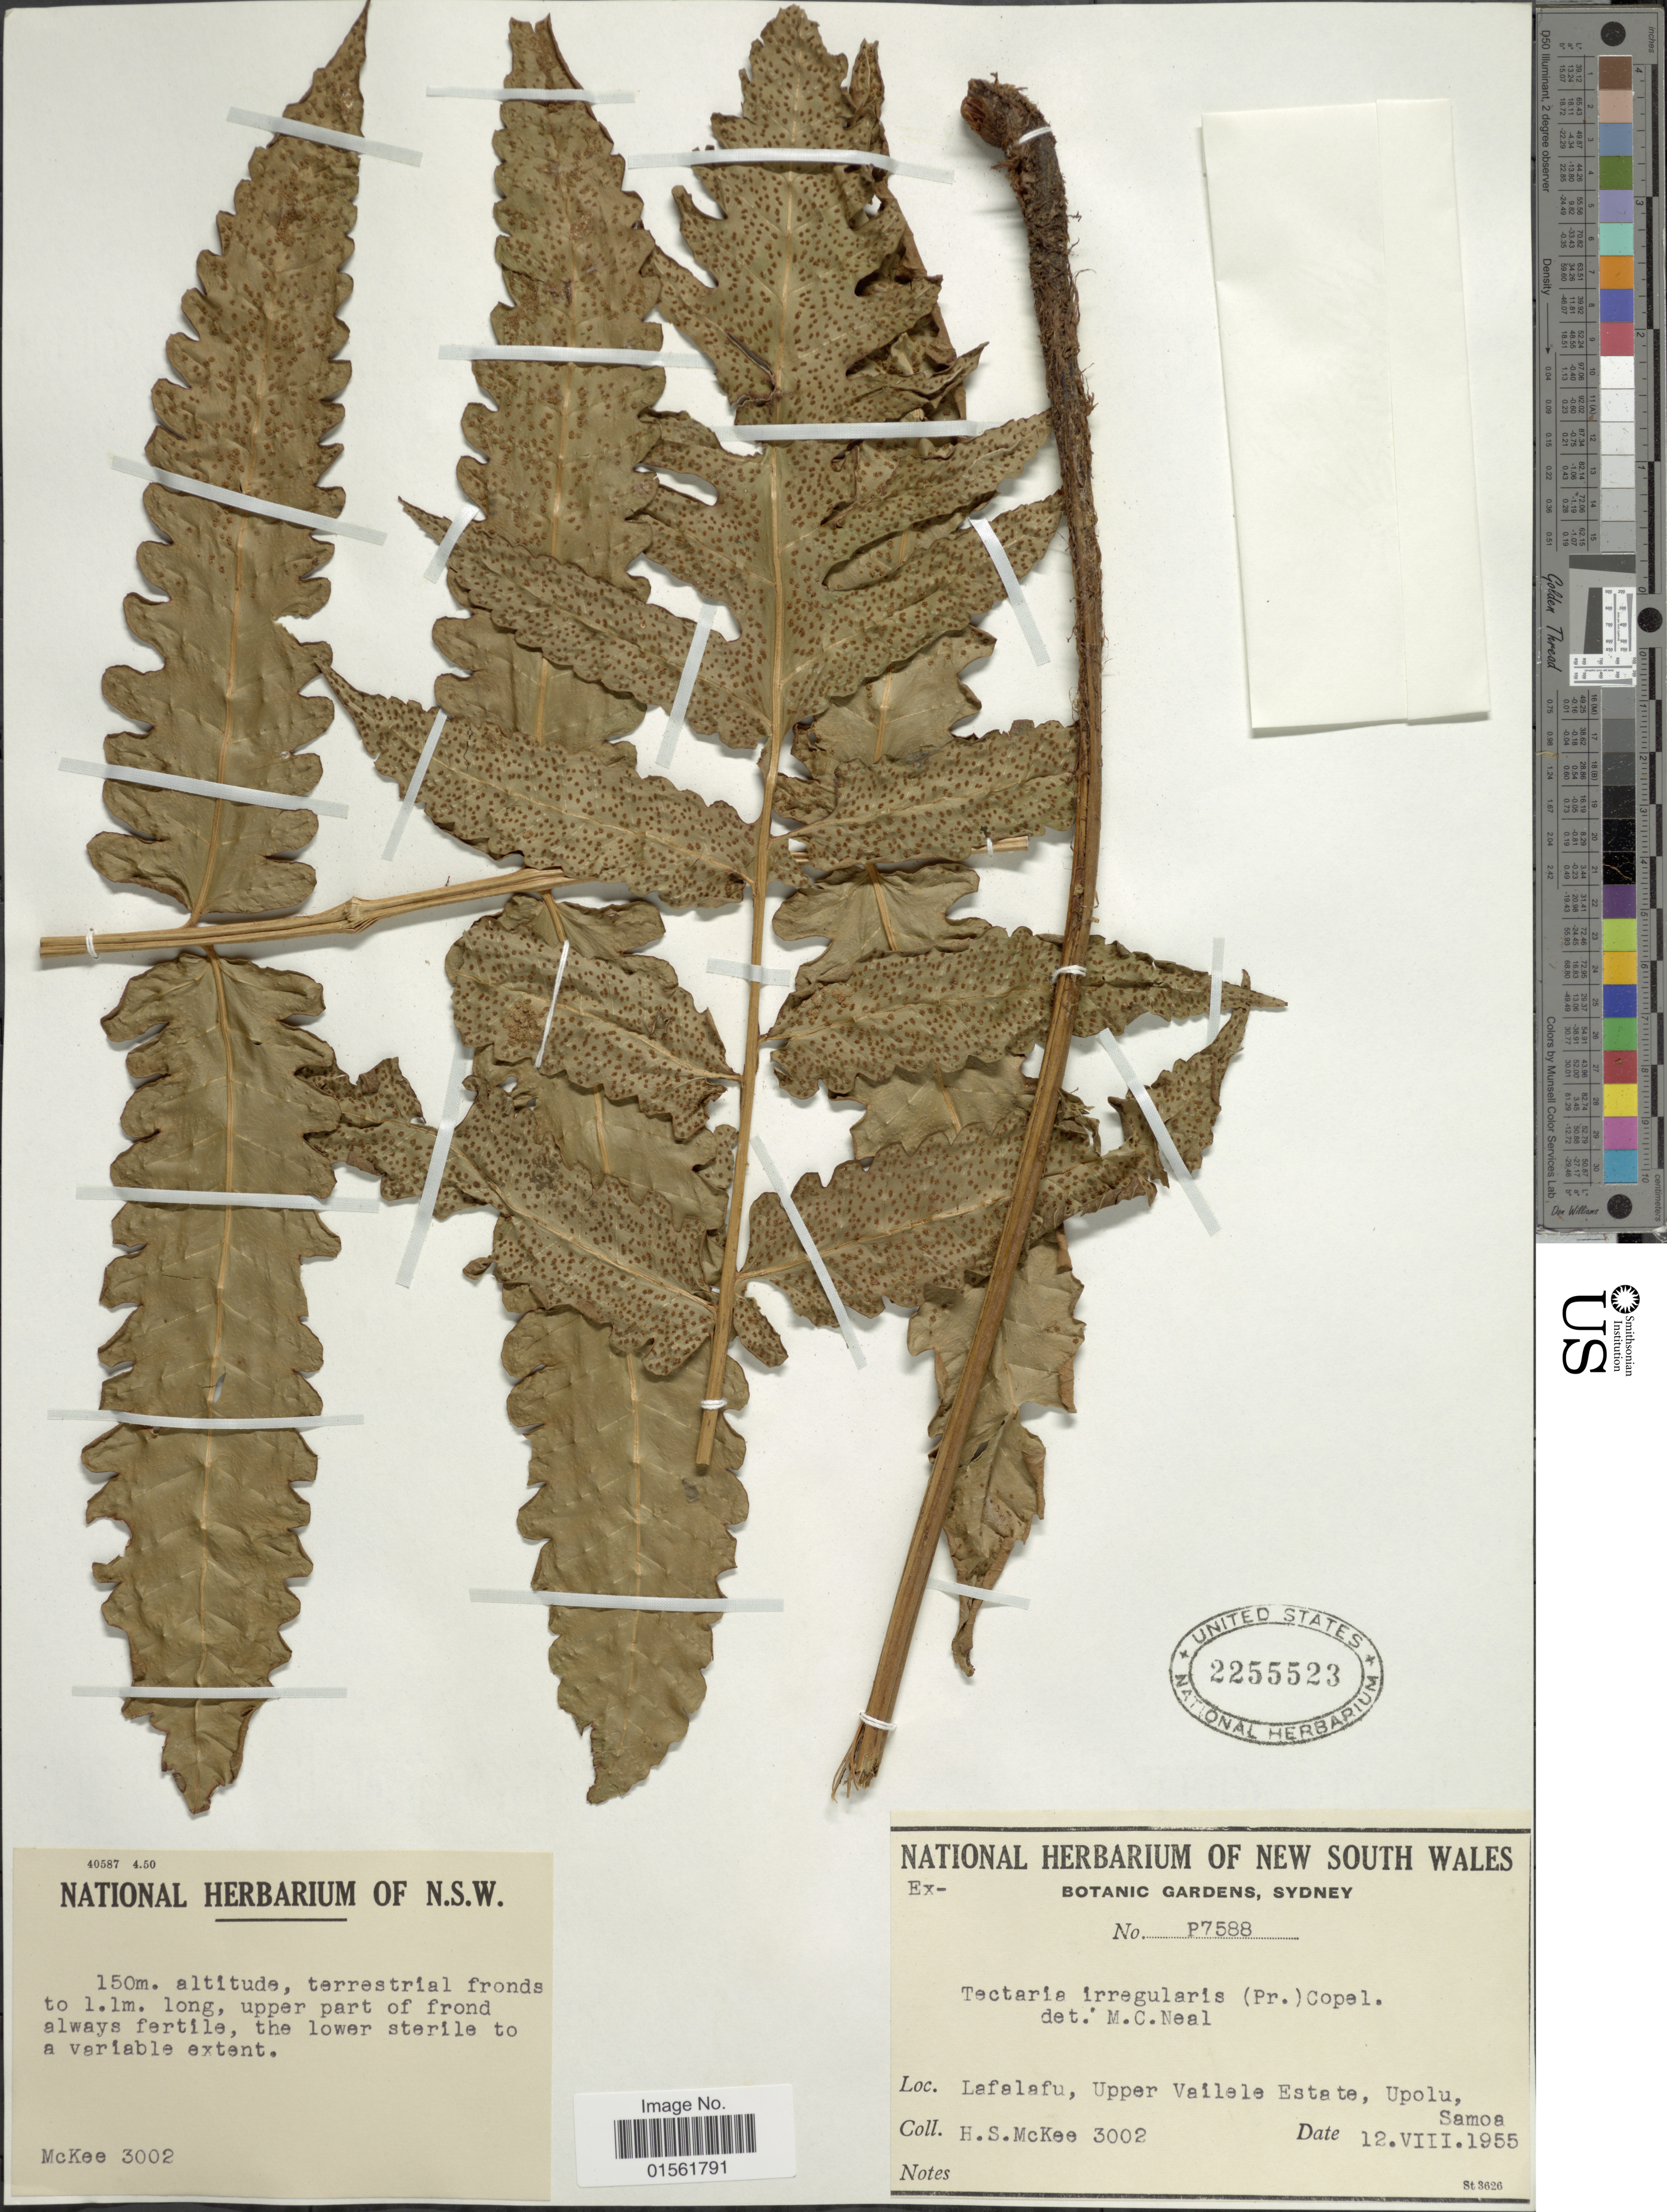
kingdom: Plantae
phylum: Tracheophyta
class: Polypodiopsida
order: Polypodiales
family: Dryopteridaceae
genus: Pleocnemia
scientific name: Pleocnemia irregularis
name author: (C. Presl) Holttum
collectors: H. S. McKee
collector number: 3002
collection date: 1955-08-12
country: Samoa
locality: Lafalafu, Upper Vailele Estate, Upolu, Samoa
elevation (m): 150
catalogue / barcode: US 2255523